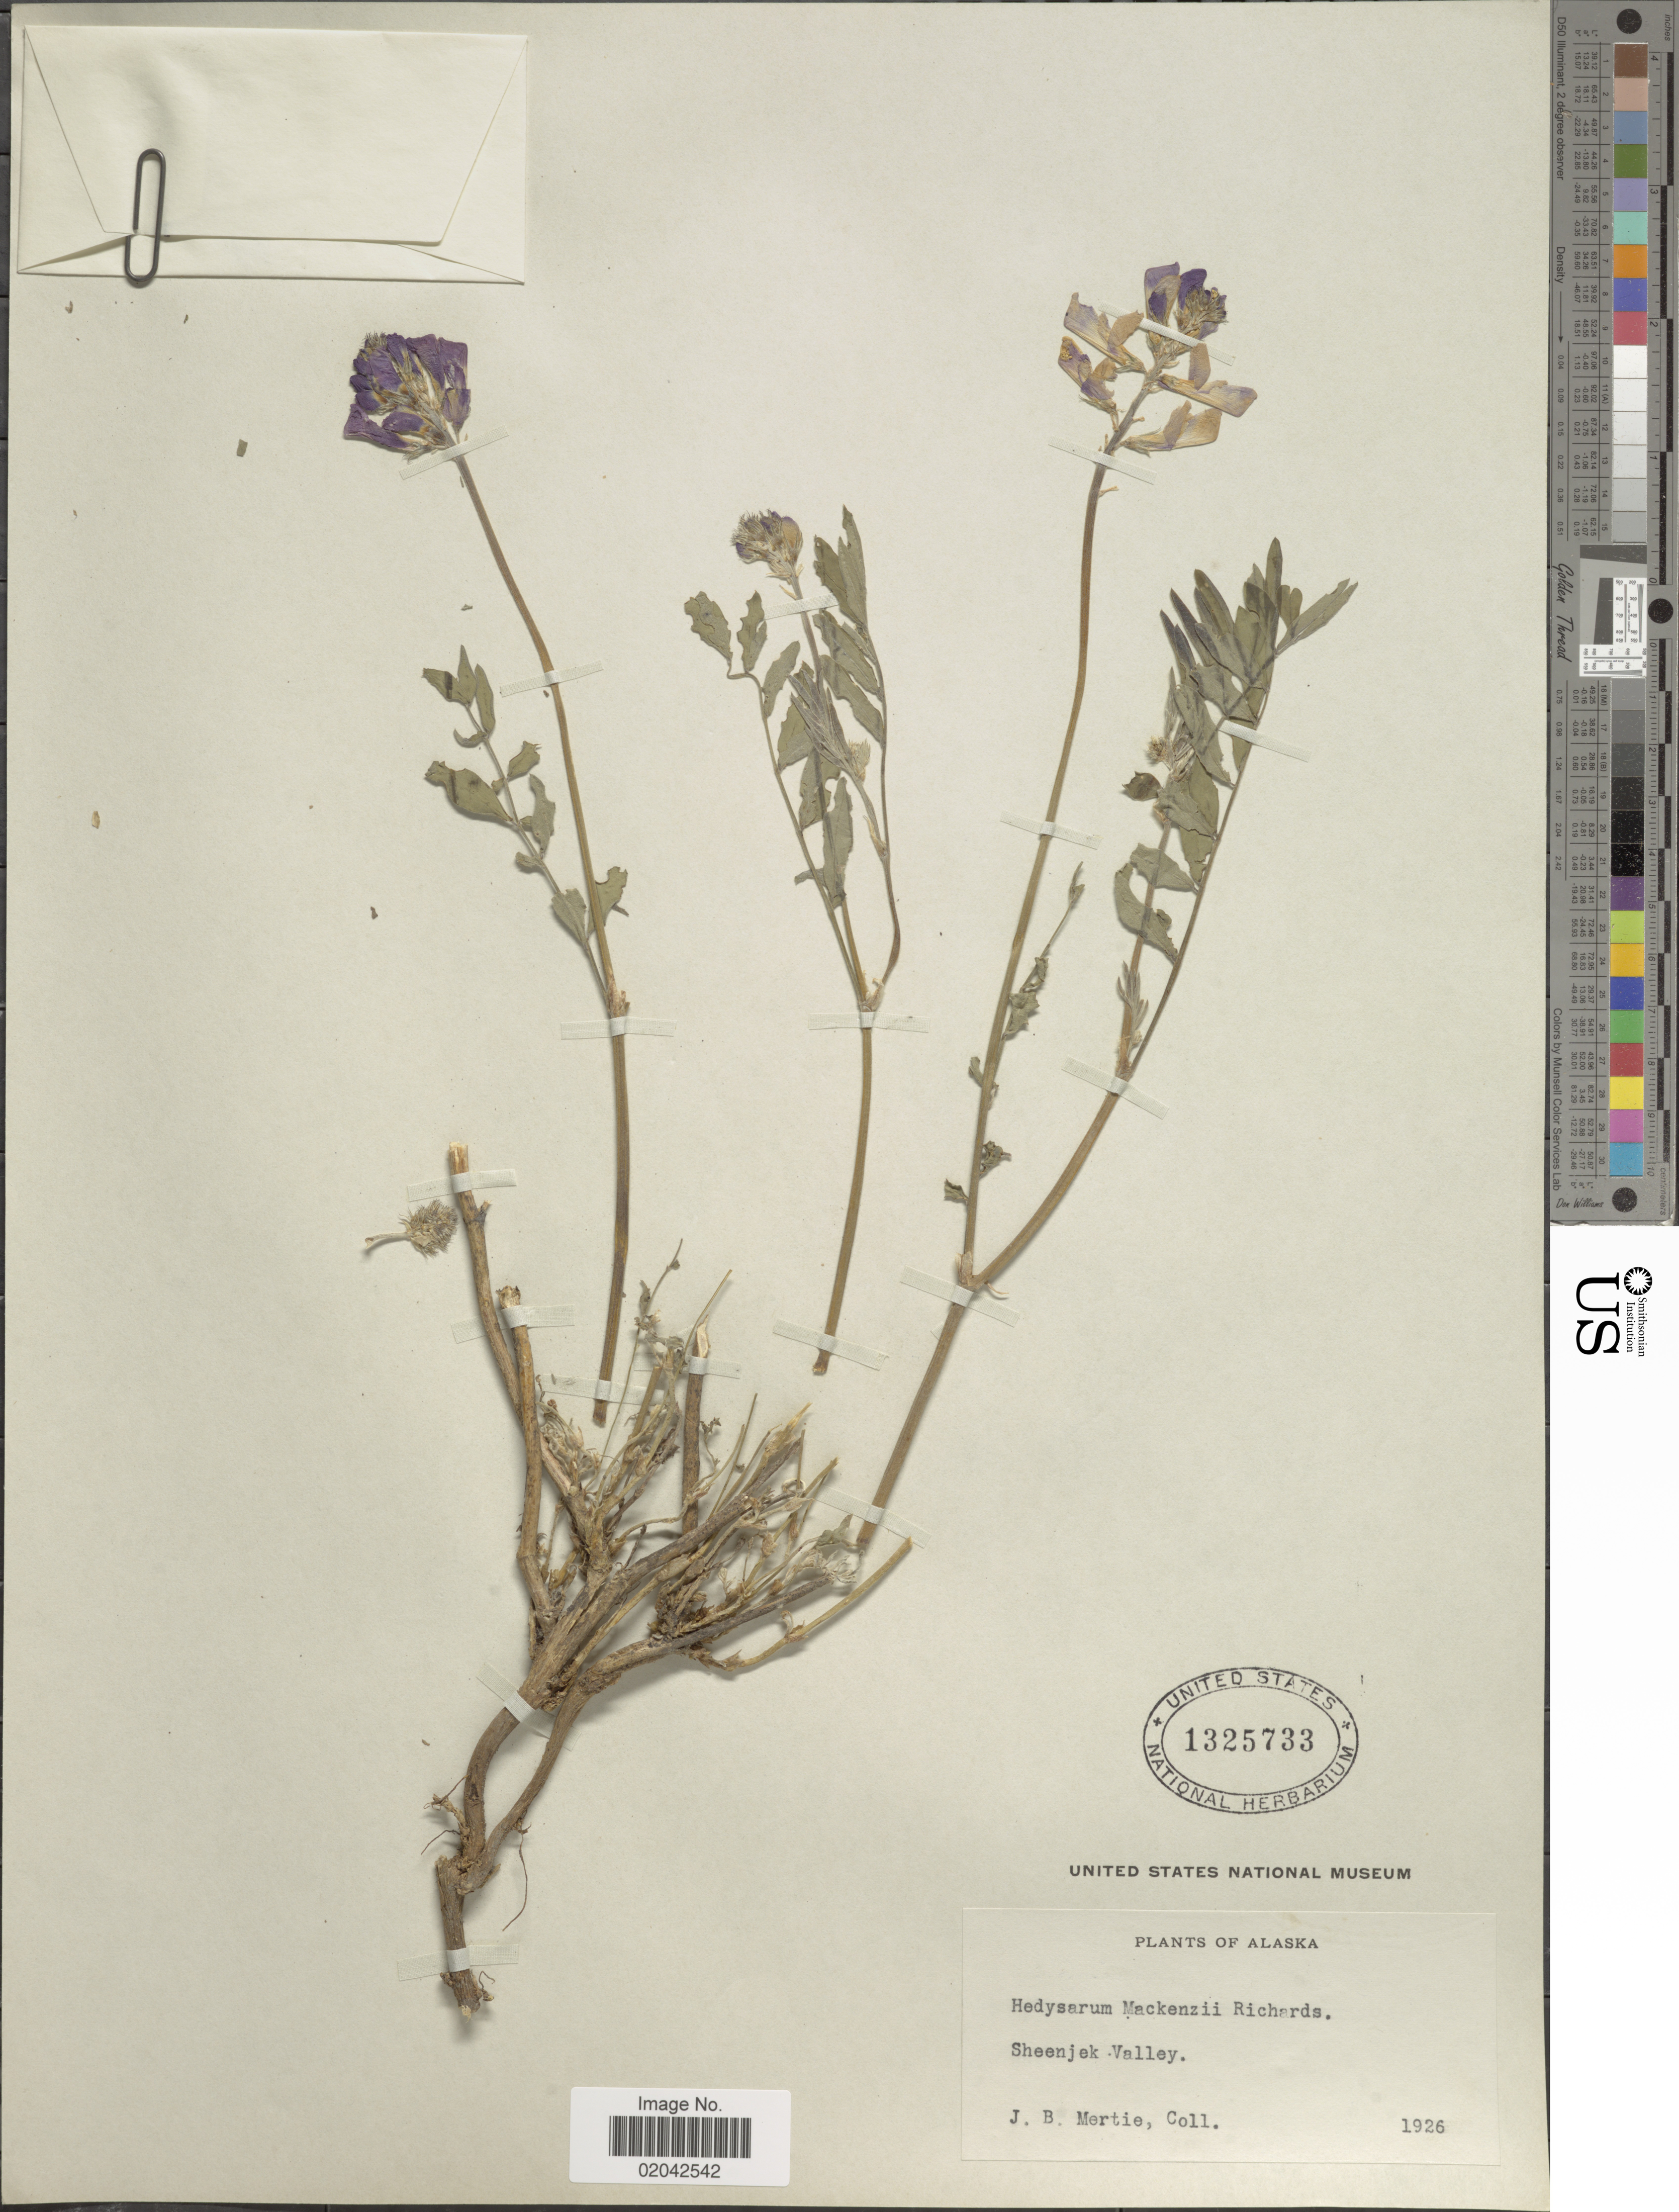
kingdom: Plantae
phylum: Tracheophyta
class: Magnoliopsida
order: Fabales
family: Fabaceae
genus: Hedysarum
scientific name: Hedysarum mackenziei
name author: Richardson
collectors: J. Mertie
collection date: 1926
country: United States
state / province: Alaska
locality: Sheenjek Valley.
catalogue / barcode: US 1325733